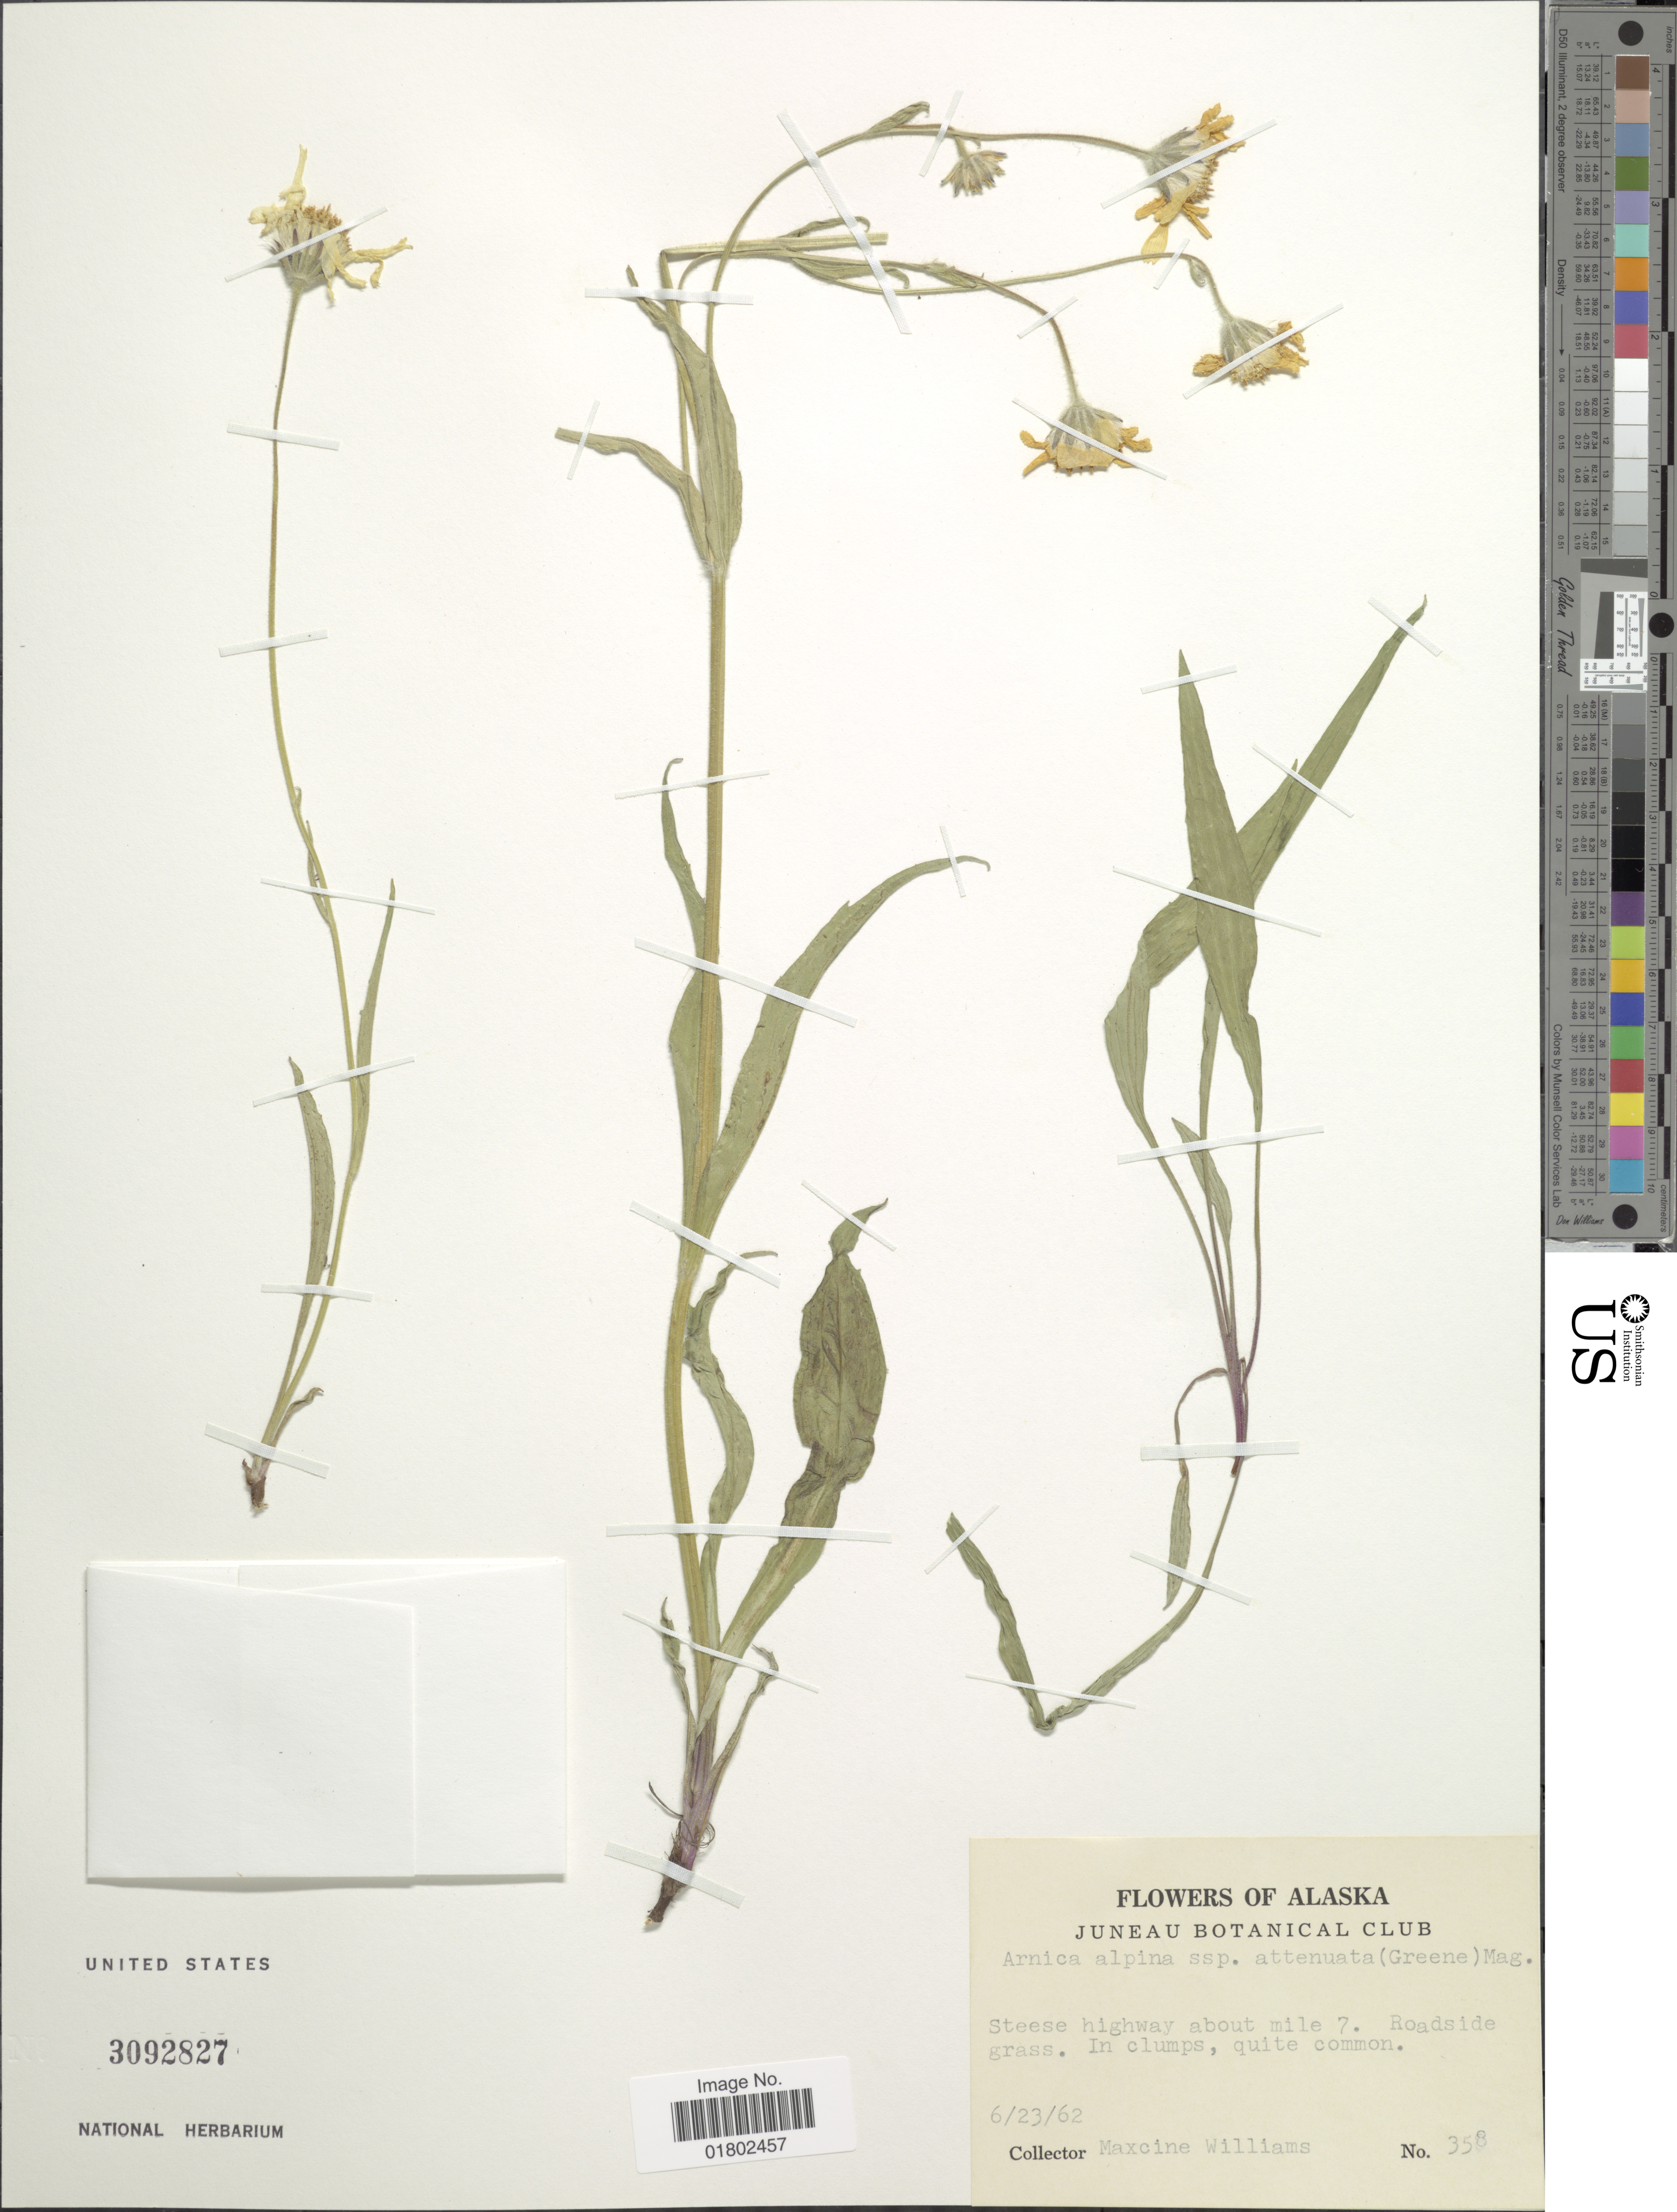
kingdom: Plantae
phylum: Tracheophyta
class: Magnoliopsida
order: Asterales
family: Asteraceae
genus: Arnica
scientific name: Arnica amplexifolia subsp. genuina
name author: Maguire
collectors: Mr. Williams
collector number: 358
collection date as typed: Transcribed d/m/y: 23/6/62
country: United States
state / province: Alaska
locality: About mile 7, roadside grass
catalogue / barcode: US 3092827